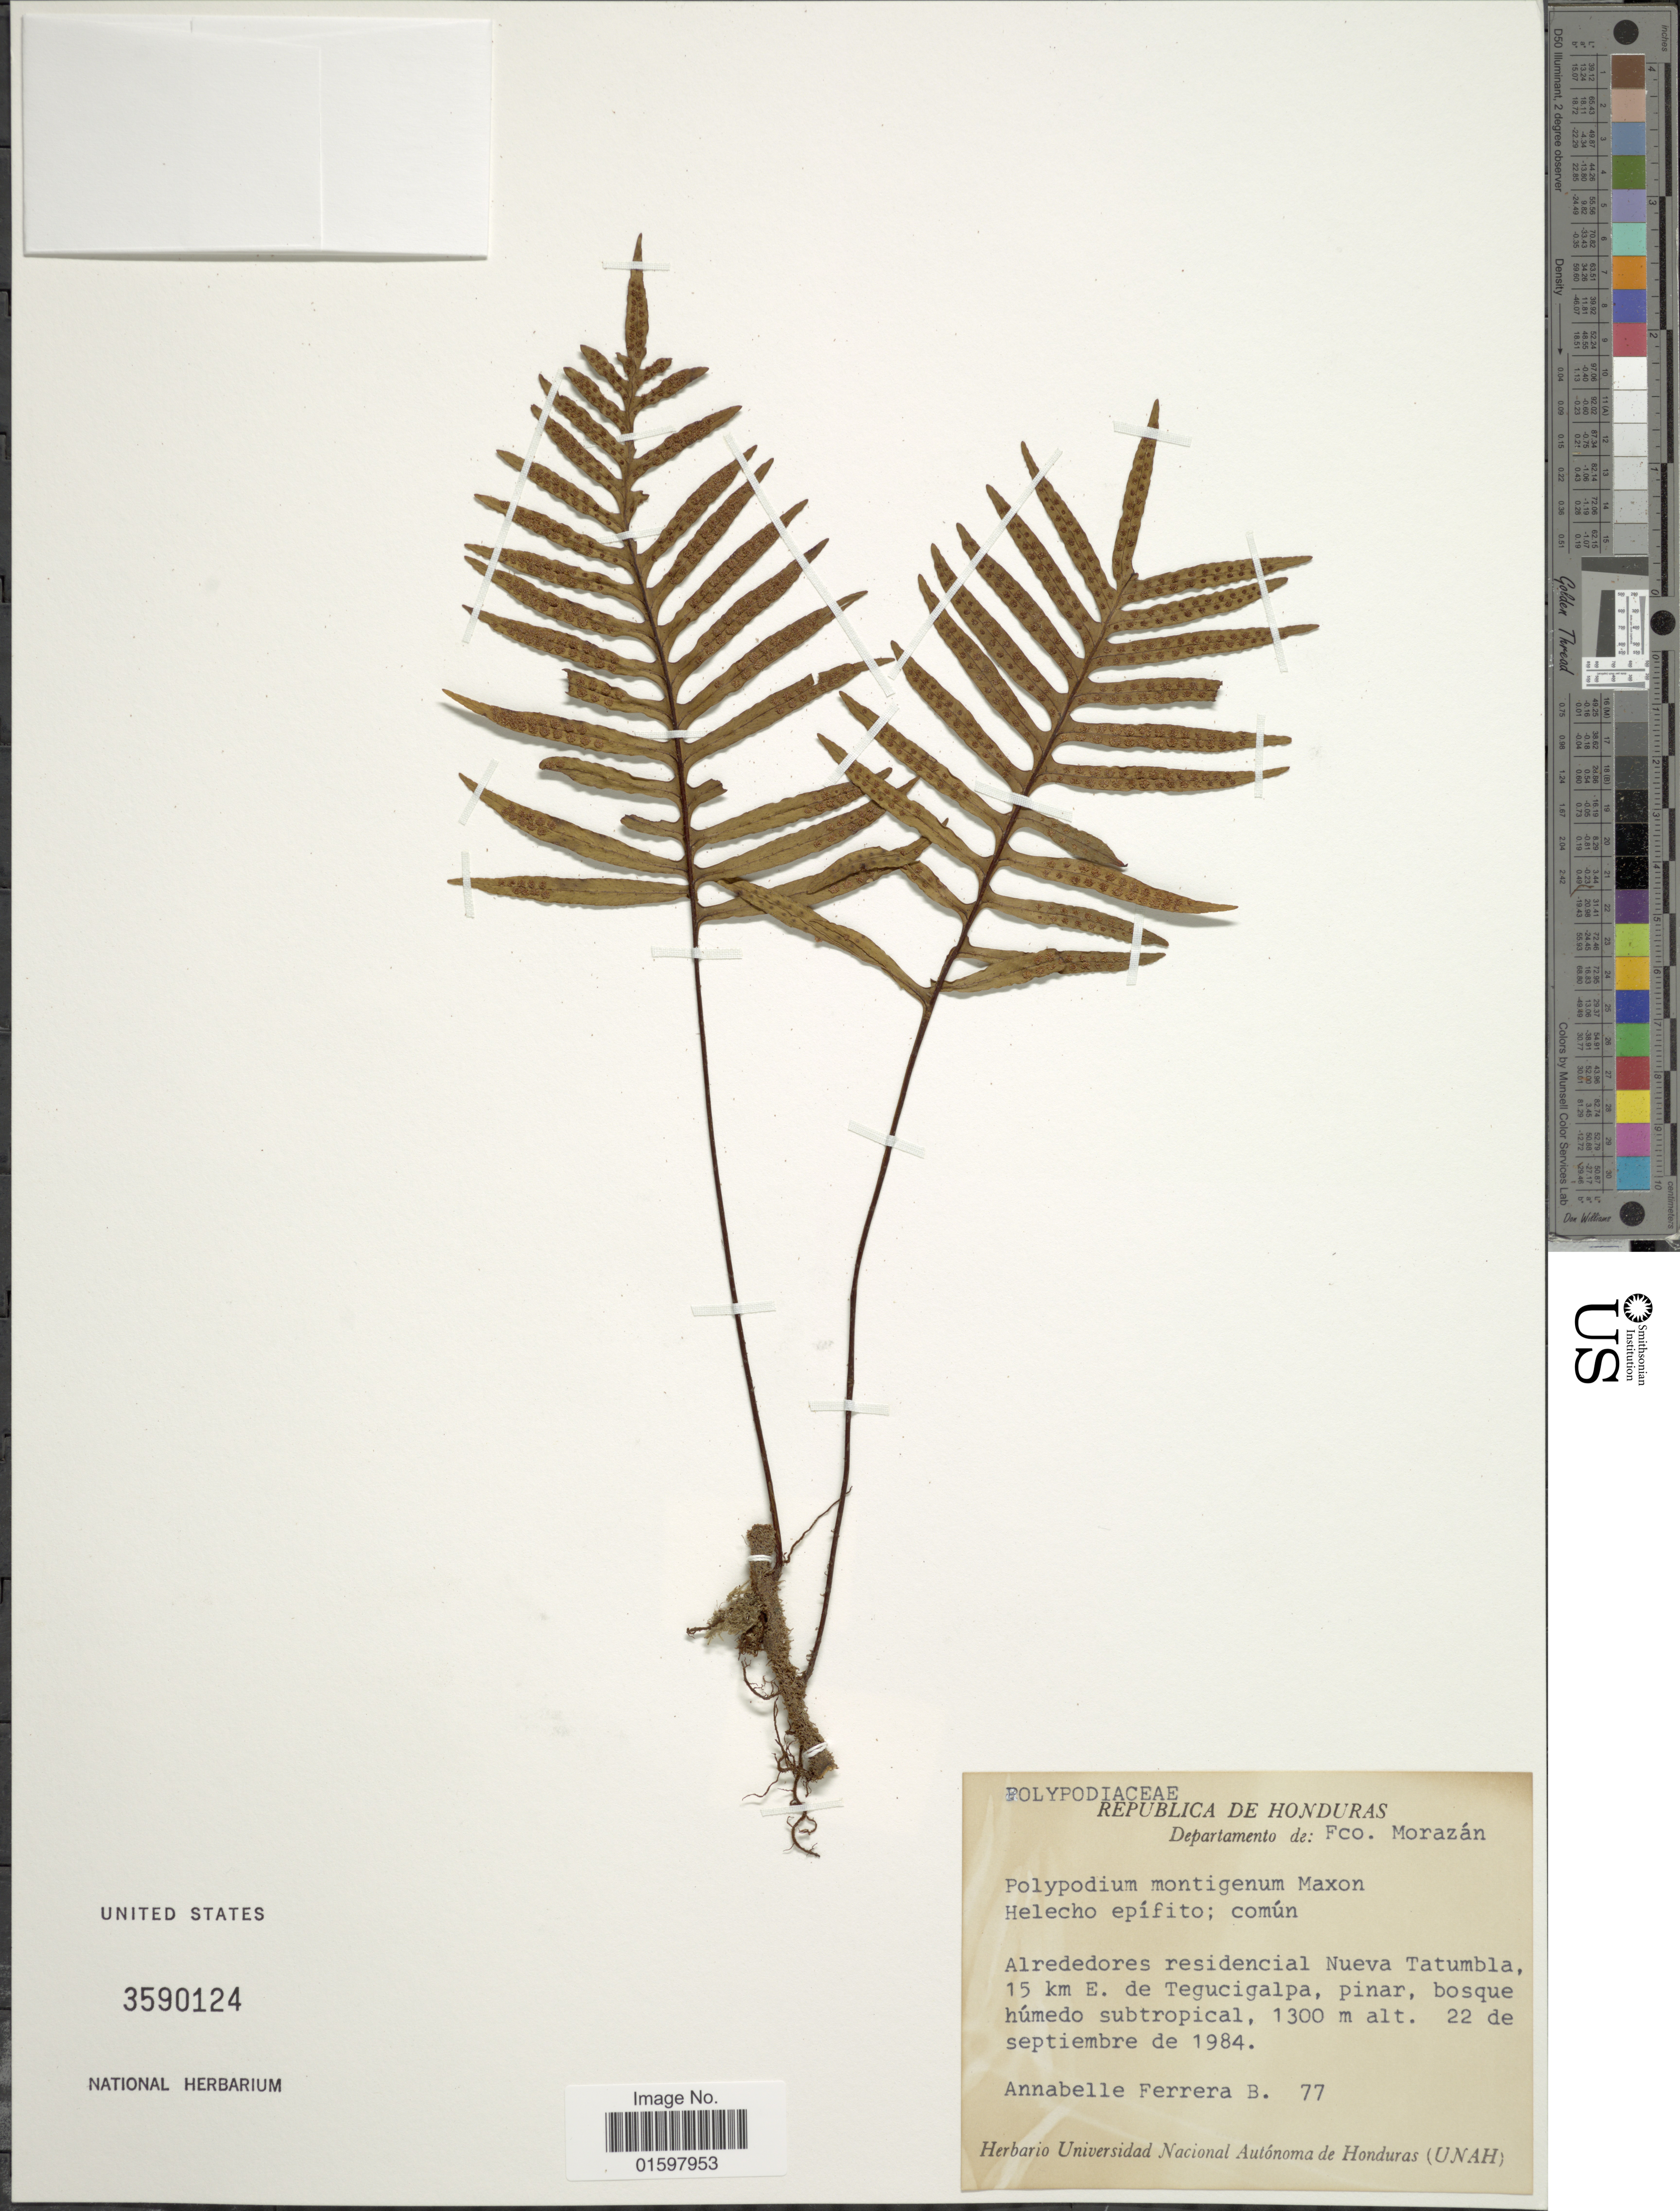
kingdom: Plantae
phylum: Tracheophyta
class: Polypodiopsida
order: Polypodiales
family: Polypodiaceae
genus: Pleopeltis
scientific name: Pleopeltis montigena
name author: (Maxon) A.R. Sm. & Tejero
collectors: A. Ferrera B.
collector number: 77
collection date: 1984-09-22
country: Honduras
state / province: Fco. Morazán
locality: Republica de Hodnuras, Departamento de: Fco Morazán, Alrededores residencial Nueva Tatumbla, 1.5 km. E. de Tegucigalpa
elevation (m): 1300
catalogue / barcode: US 3590124